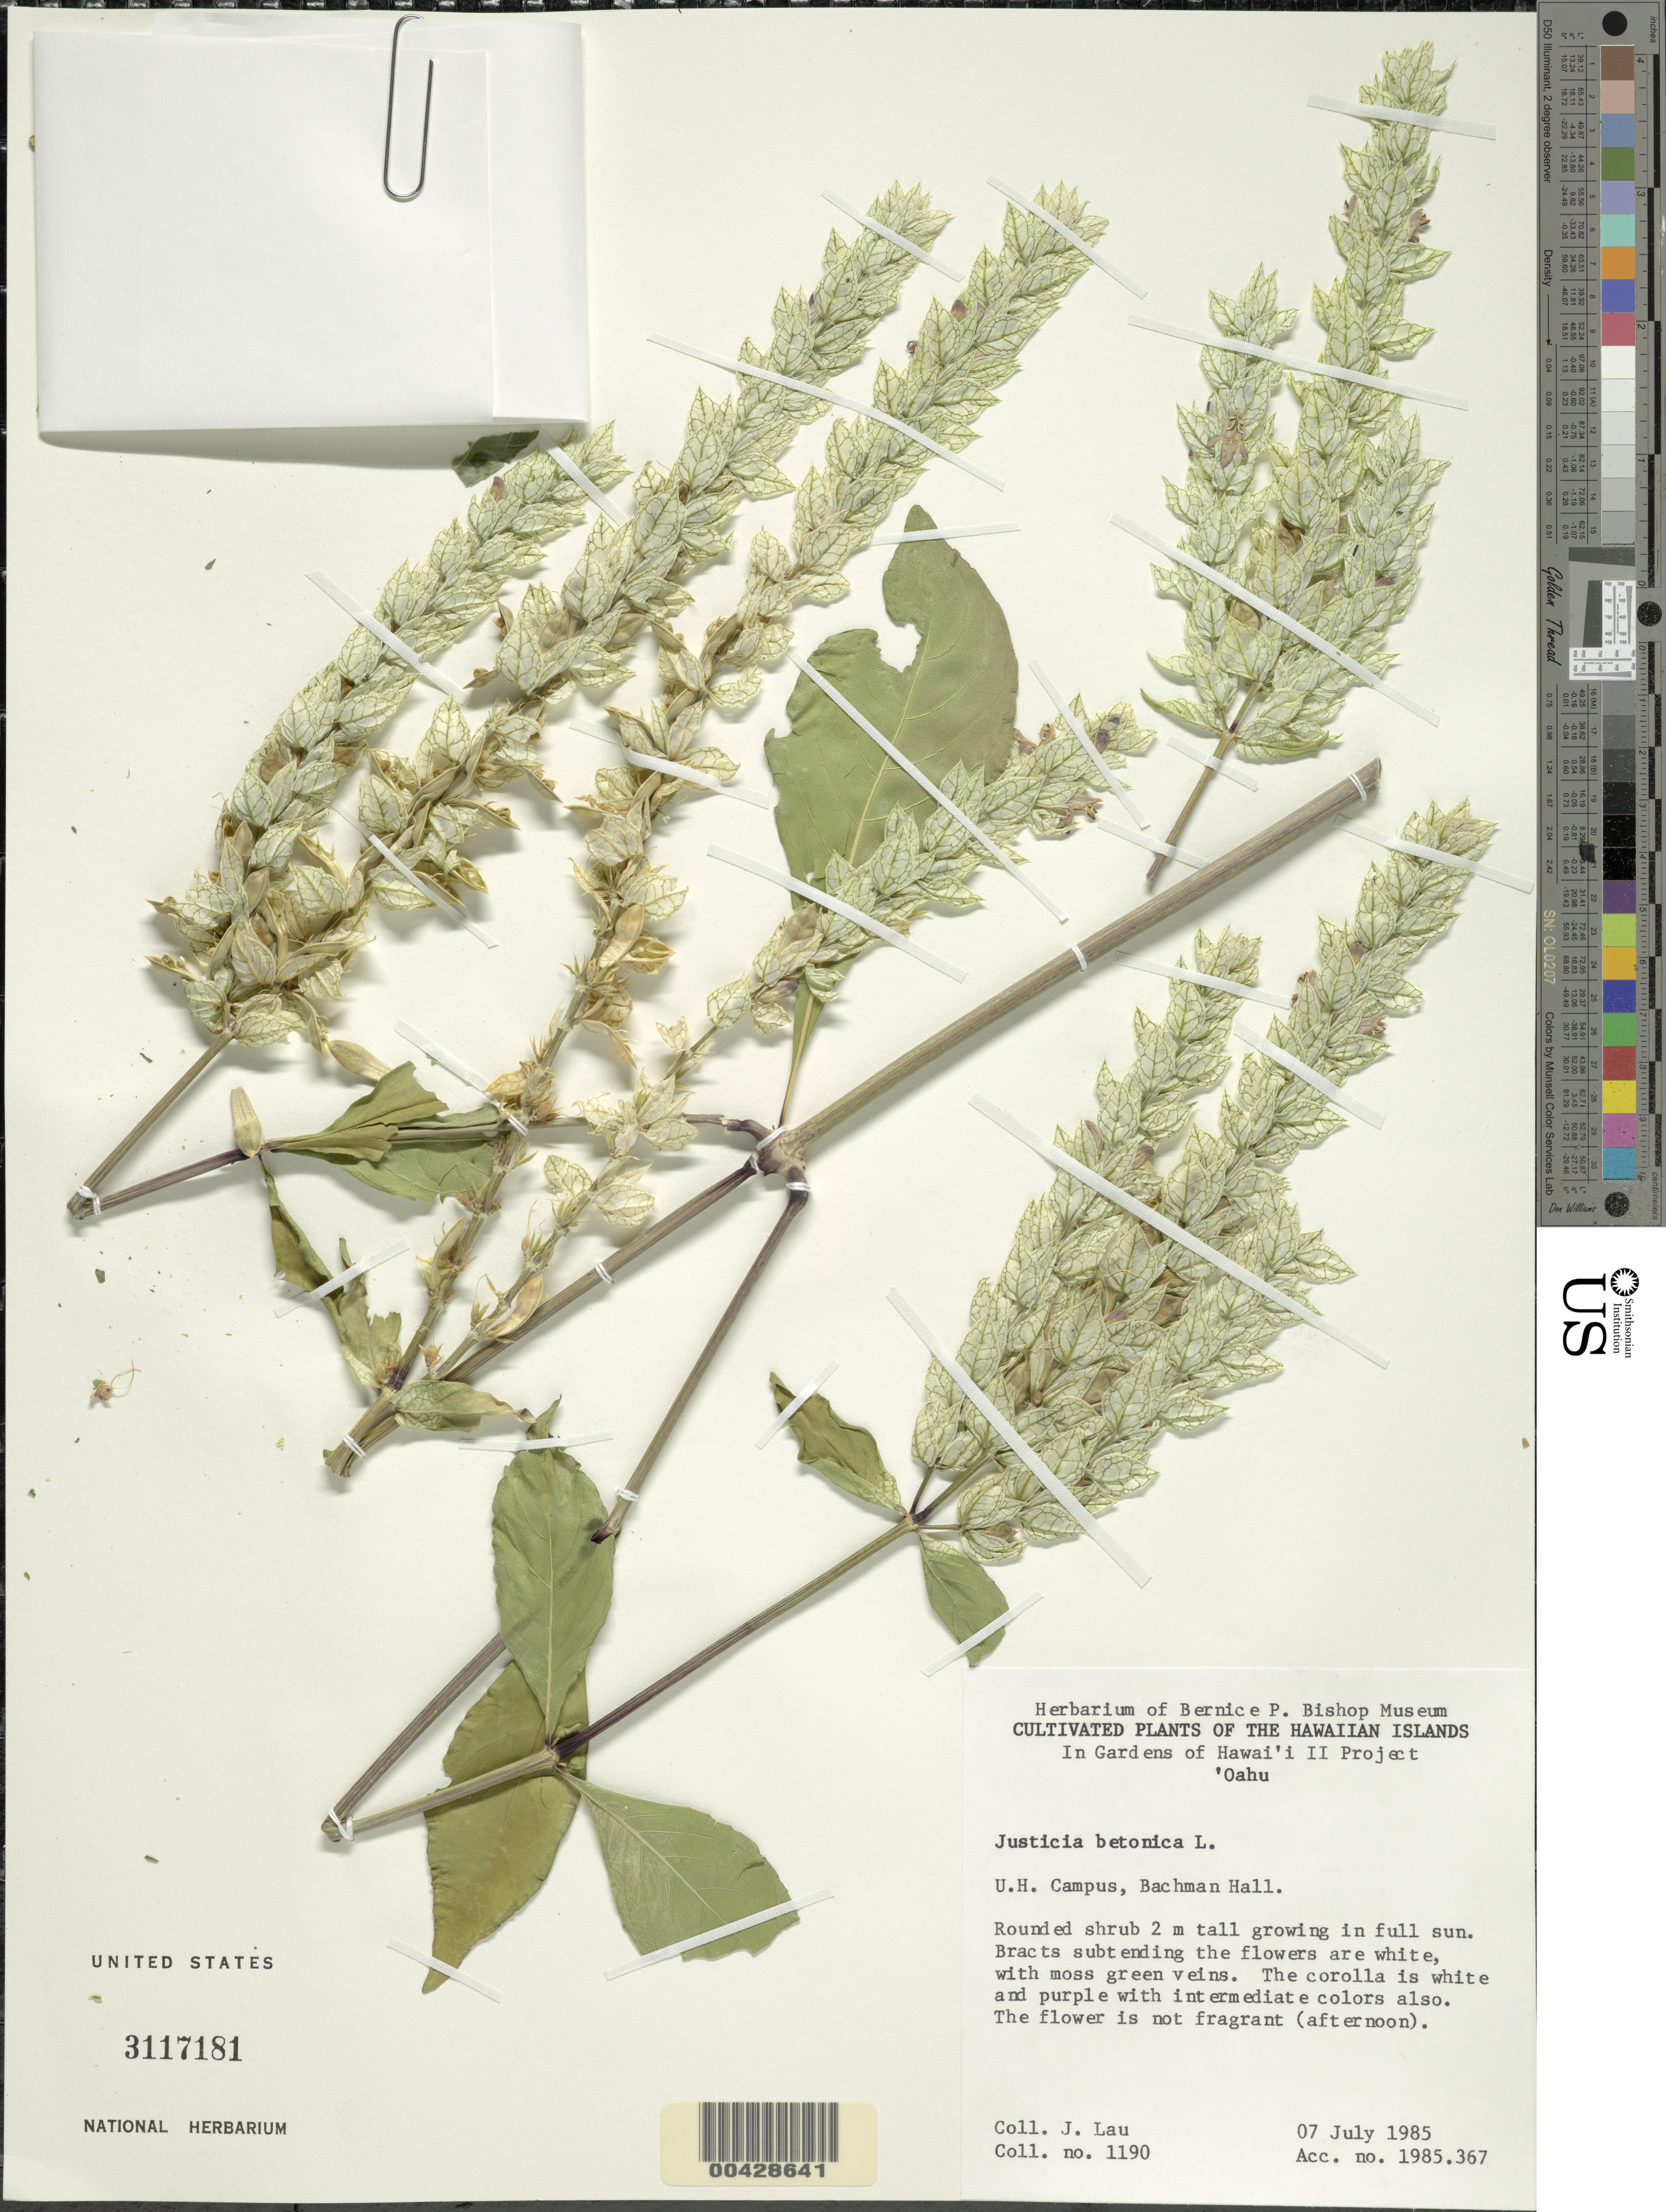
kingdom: Plantae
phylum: Tracheophyta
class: Magnoliopsida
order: Lamiales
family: Acanthaceae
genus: Justicia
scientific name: Justicia betonica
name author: L.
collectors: J. Lau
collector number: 1190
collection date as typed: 7 Jul 1985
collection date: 1985-07-07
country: United States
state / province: Hawaii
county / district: Honolulu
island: Oahu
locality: U.H. Campus, Bachman Hall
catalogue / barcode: US 3117181